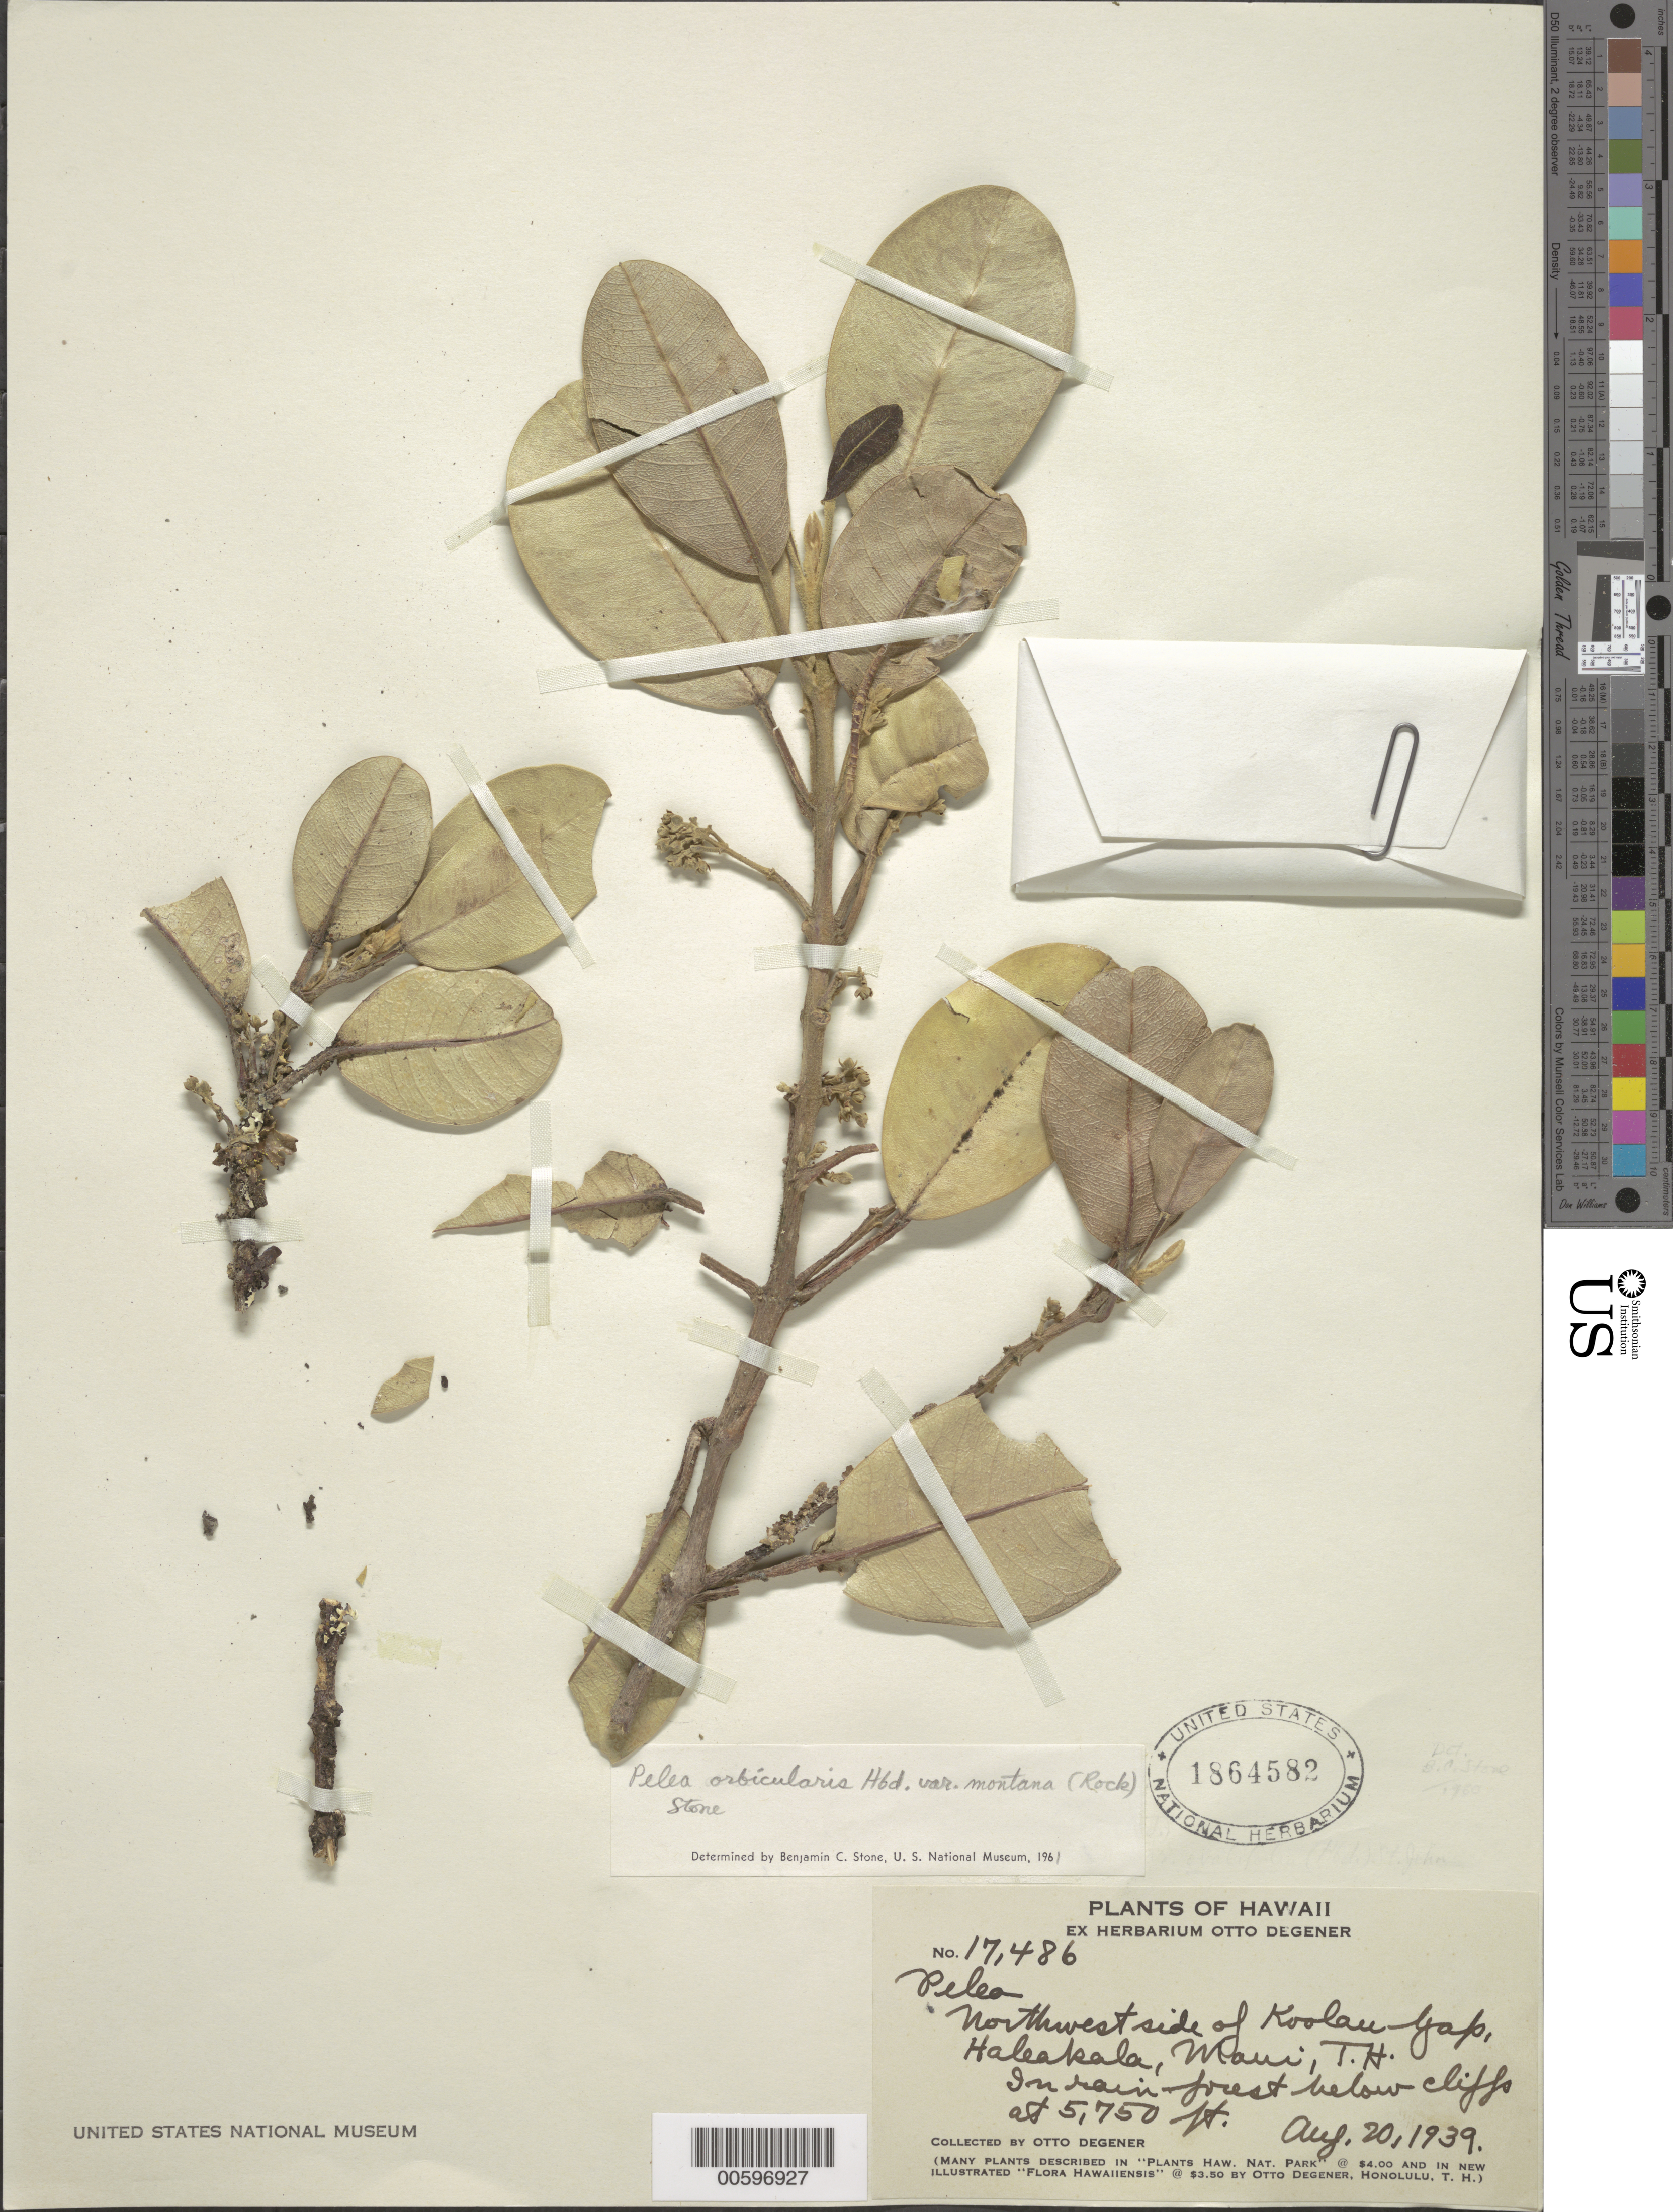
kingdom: Plantae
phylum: Tracheophyta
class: Magnoliopsida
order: Sapindales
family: Rutaceae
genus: Melicope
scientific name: Melicope orbicularis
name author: (Hillebr.) T.G. Hartley & B.C. Stone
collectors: O. Degener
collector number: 17486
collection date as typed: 20 Aug 1939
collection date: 1939-08-20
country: United States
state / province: Hawaii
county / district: Maui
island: Maui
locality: NW side of Koolau Gap, Haleakala.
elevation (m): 1753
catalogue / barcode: US 1864582